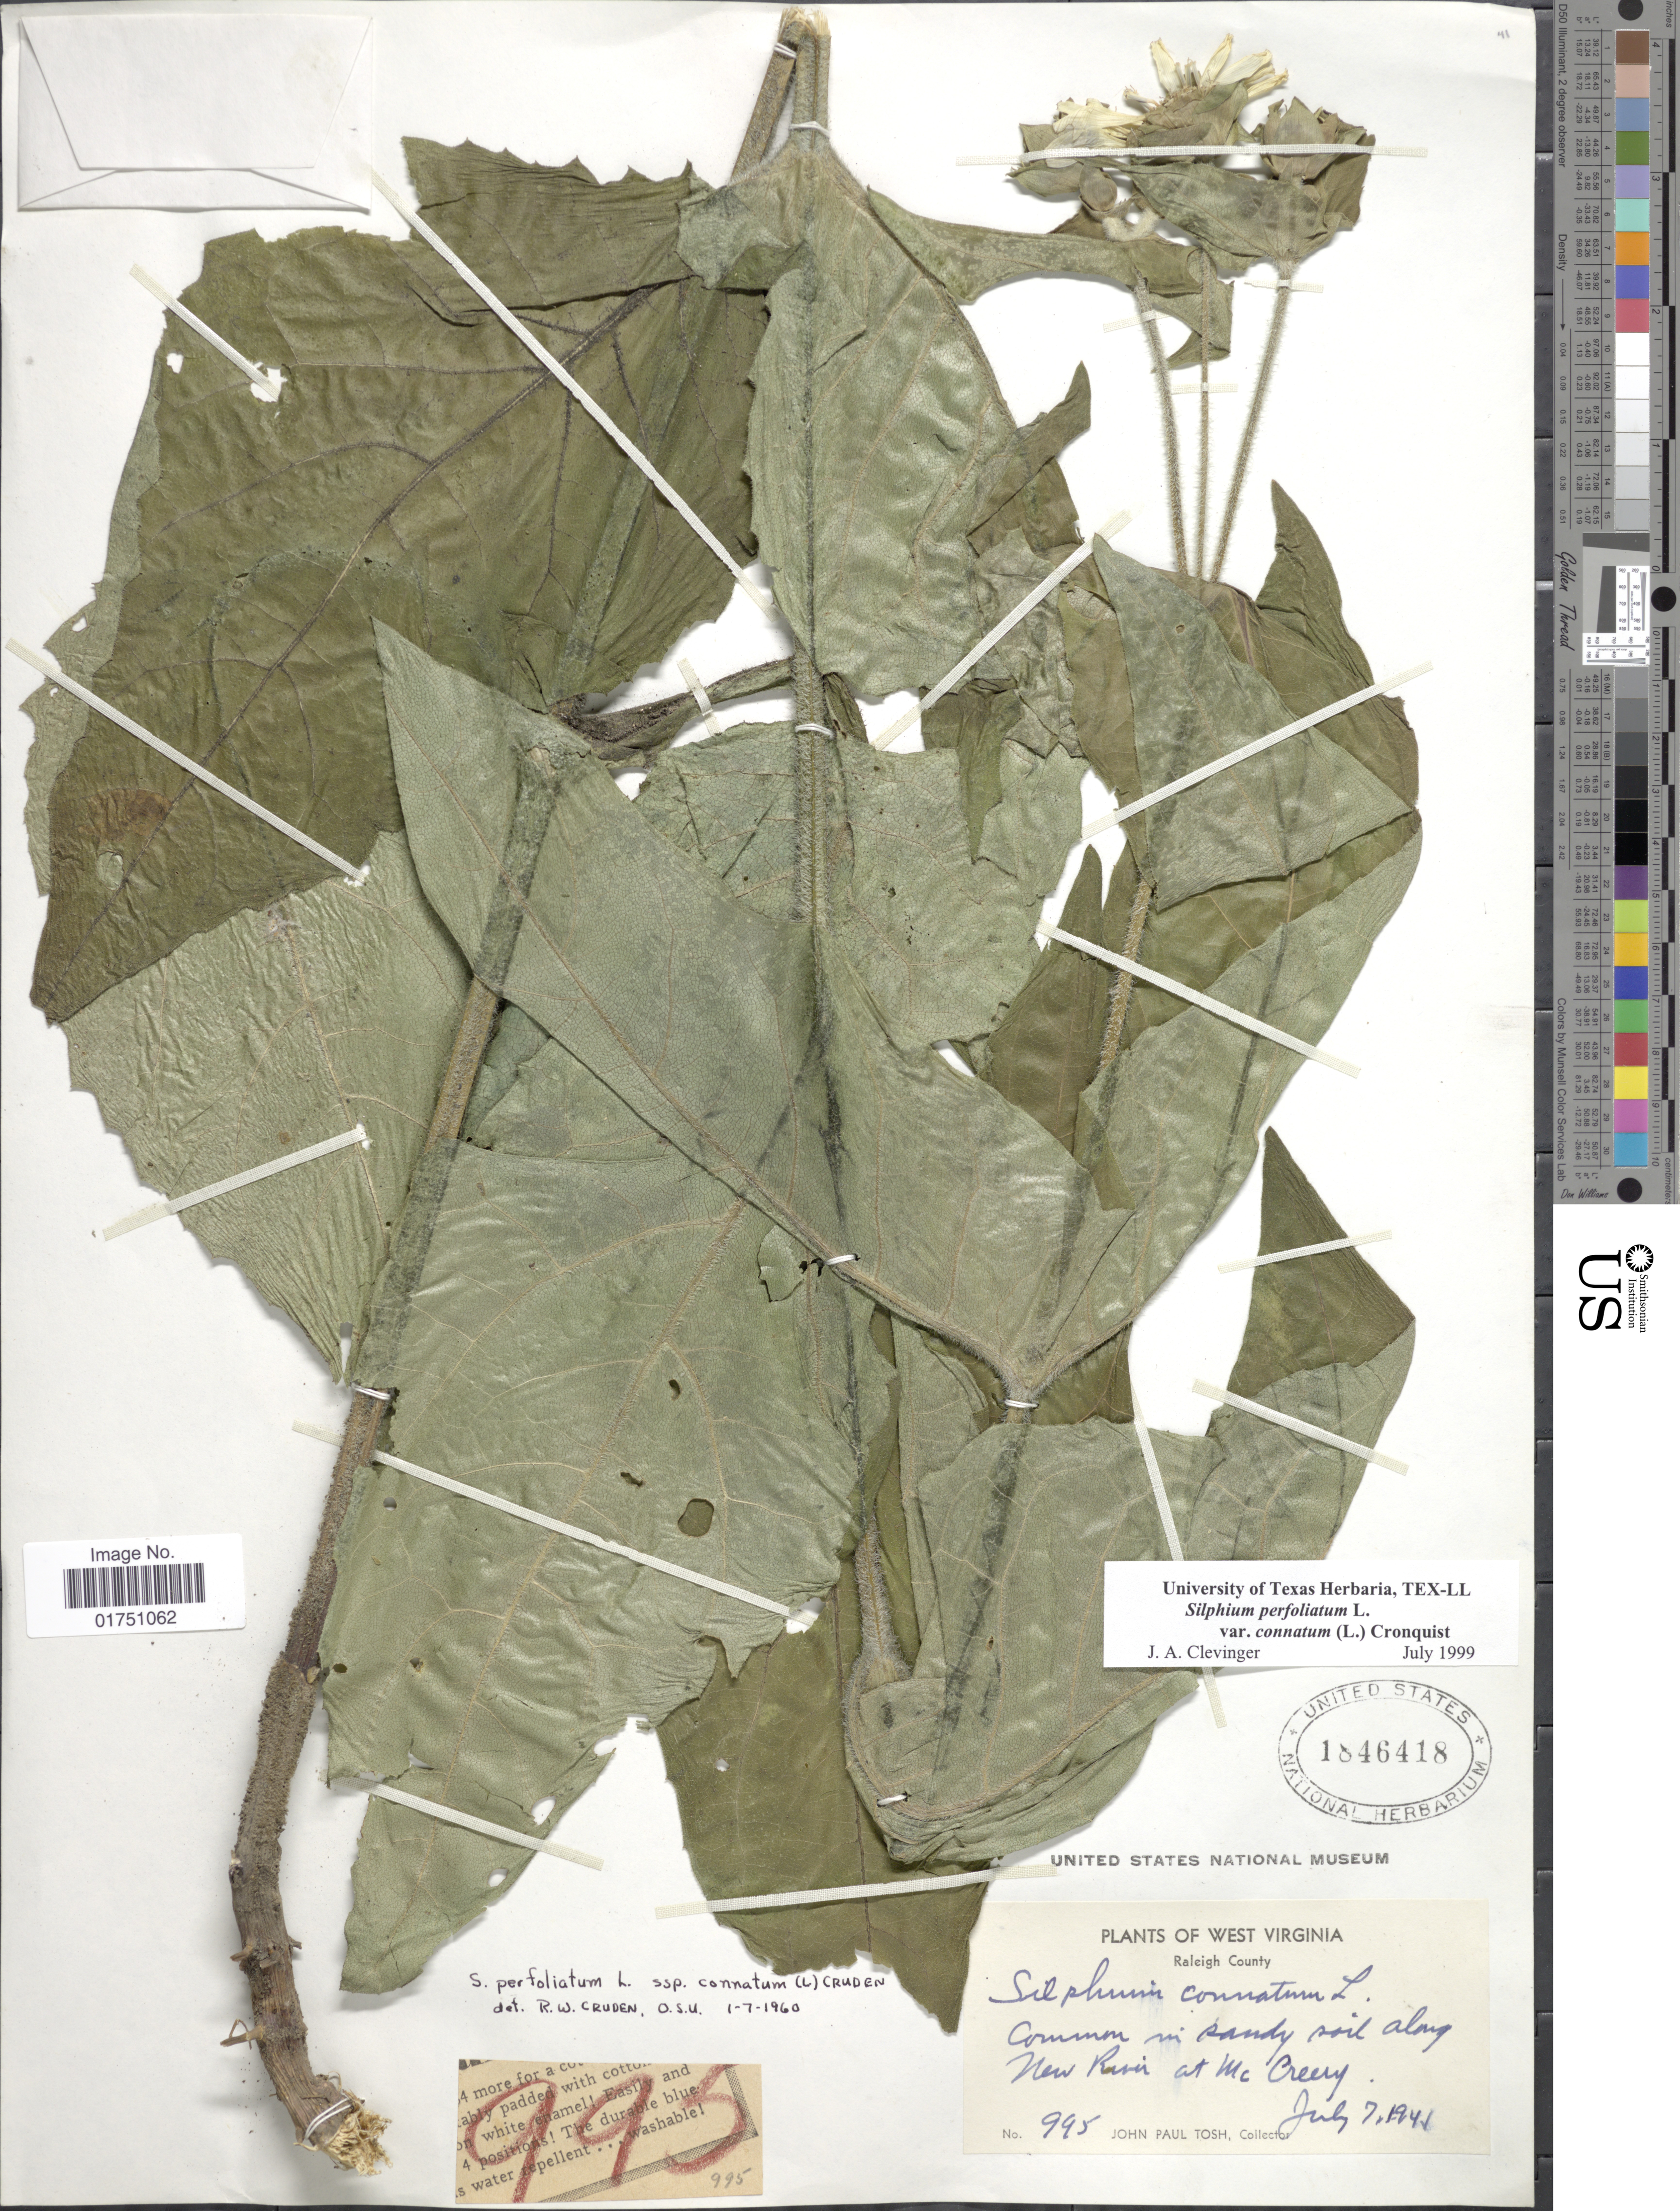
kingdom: Plantae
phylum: Tracheophyta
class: Magnoliopsida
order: Asterales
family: Asteraceae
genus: Silphium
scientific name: Silphium perfoliatum var. connatum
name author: (L.) Cronq.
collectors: J. Tosh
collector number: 995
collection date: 1945-07-07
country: United States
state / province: West Virginia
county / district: Raleigh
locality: Raleigh County. Common in sandy soil along New River at Mc Creery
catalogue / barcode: US 1846418